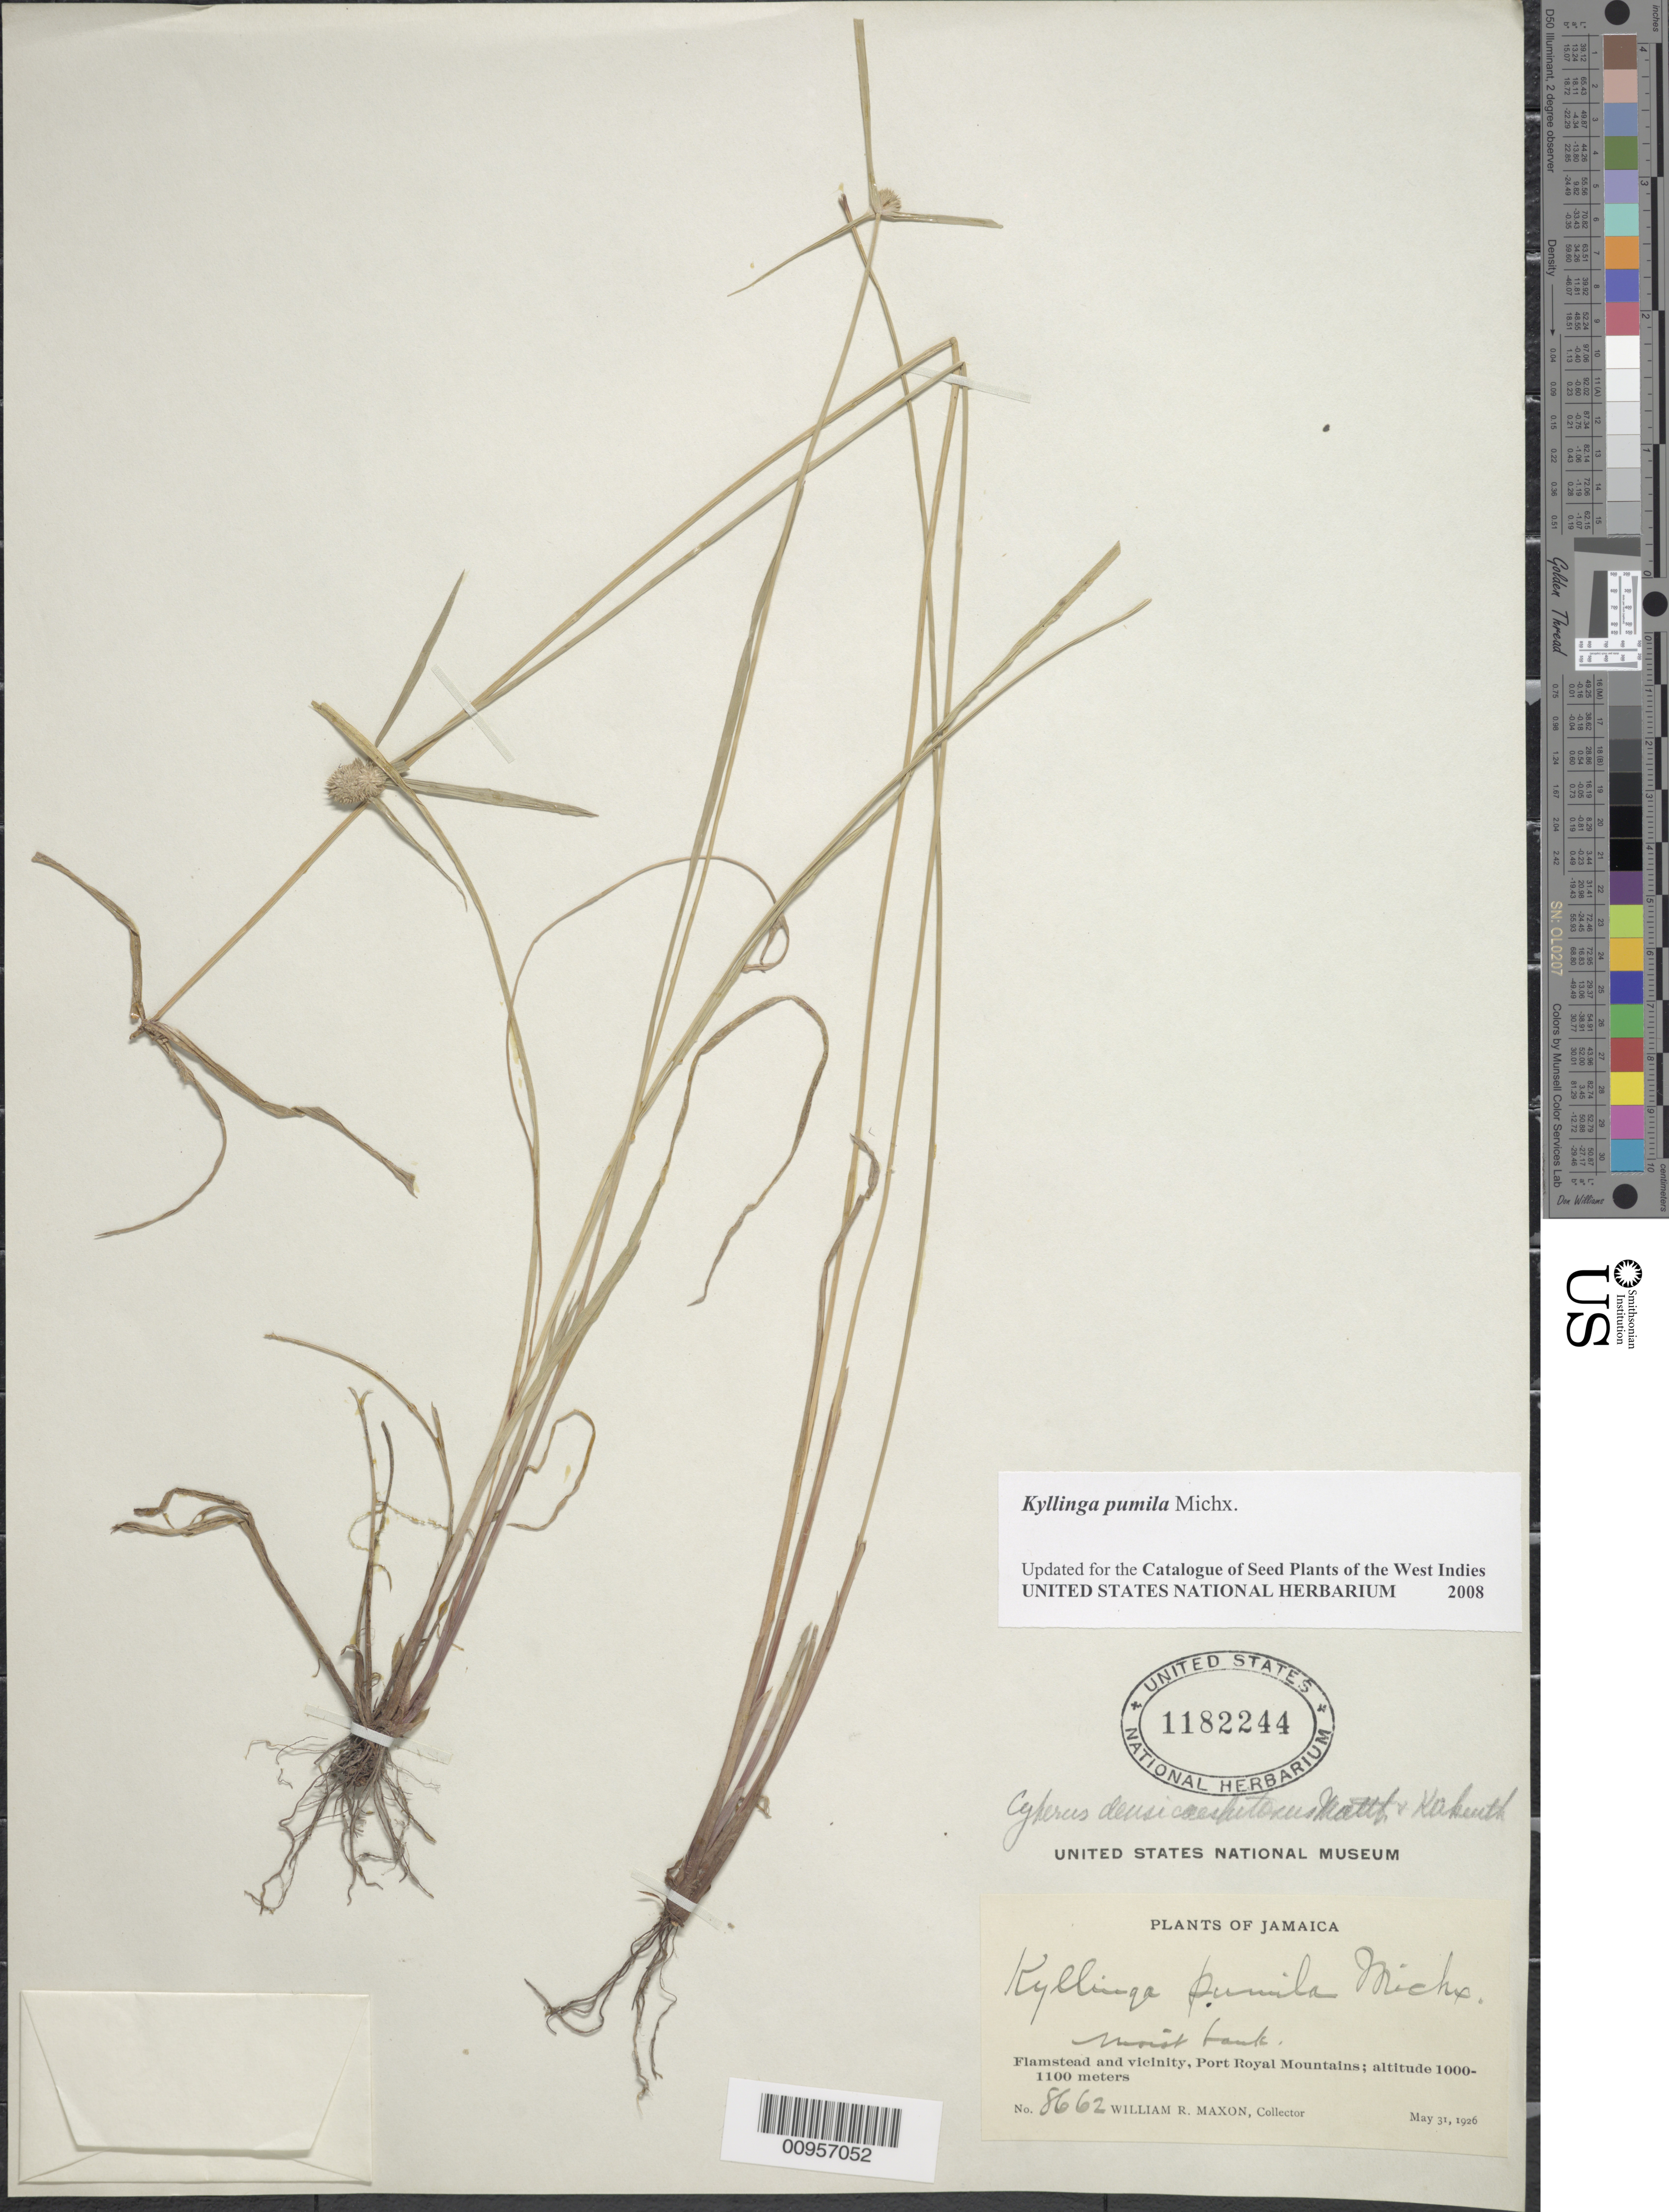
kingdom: Plantae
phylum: Tracheophyta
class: Liliopsida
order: Poales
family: Cyperaceae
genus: Cyperus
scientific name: Cyperus hortensis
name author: (Salzm. ex Steud.) Dorr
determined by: Strong, Mark T., (BOT), Smithsonian Institution - National Museum of Natural History (UNITED STATES)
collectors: W. R. Maxon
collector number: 8662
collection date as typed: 31 May 1926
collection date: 1926-05-31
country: Jamaica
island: Jamaica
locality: Flamstead and vicinity, Port Royal Mountains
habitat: Moist bank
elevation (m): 1000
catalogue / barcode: US 1182244